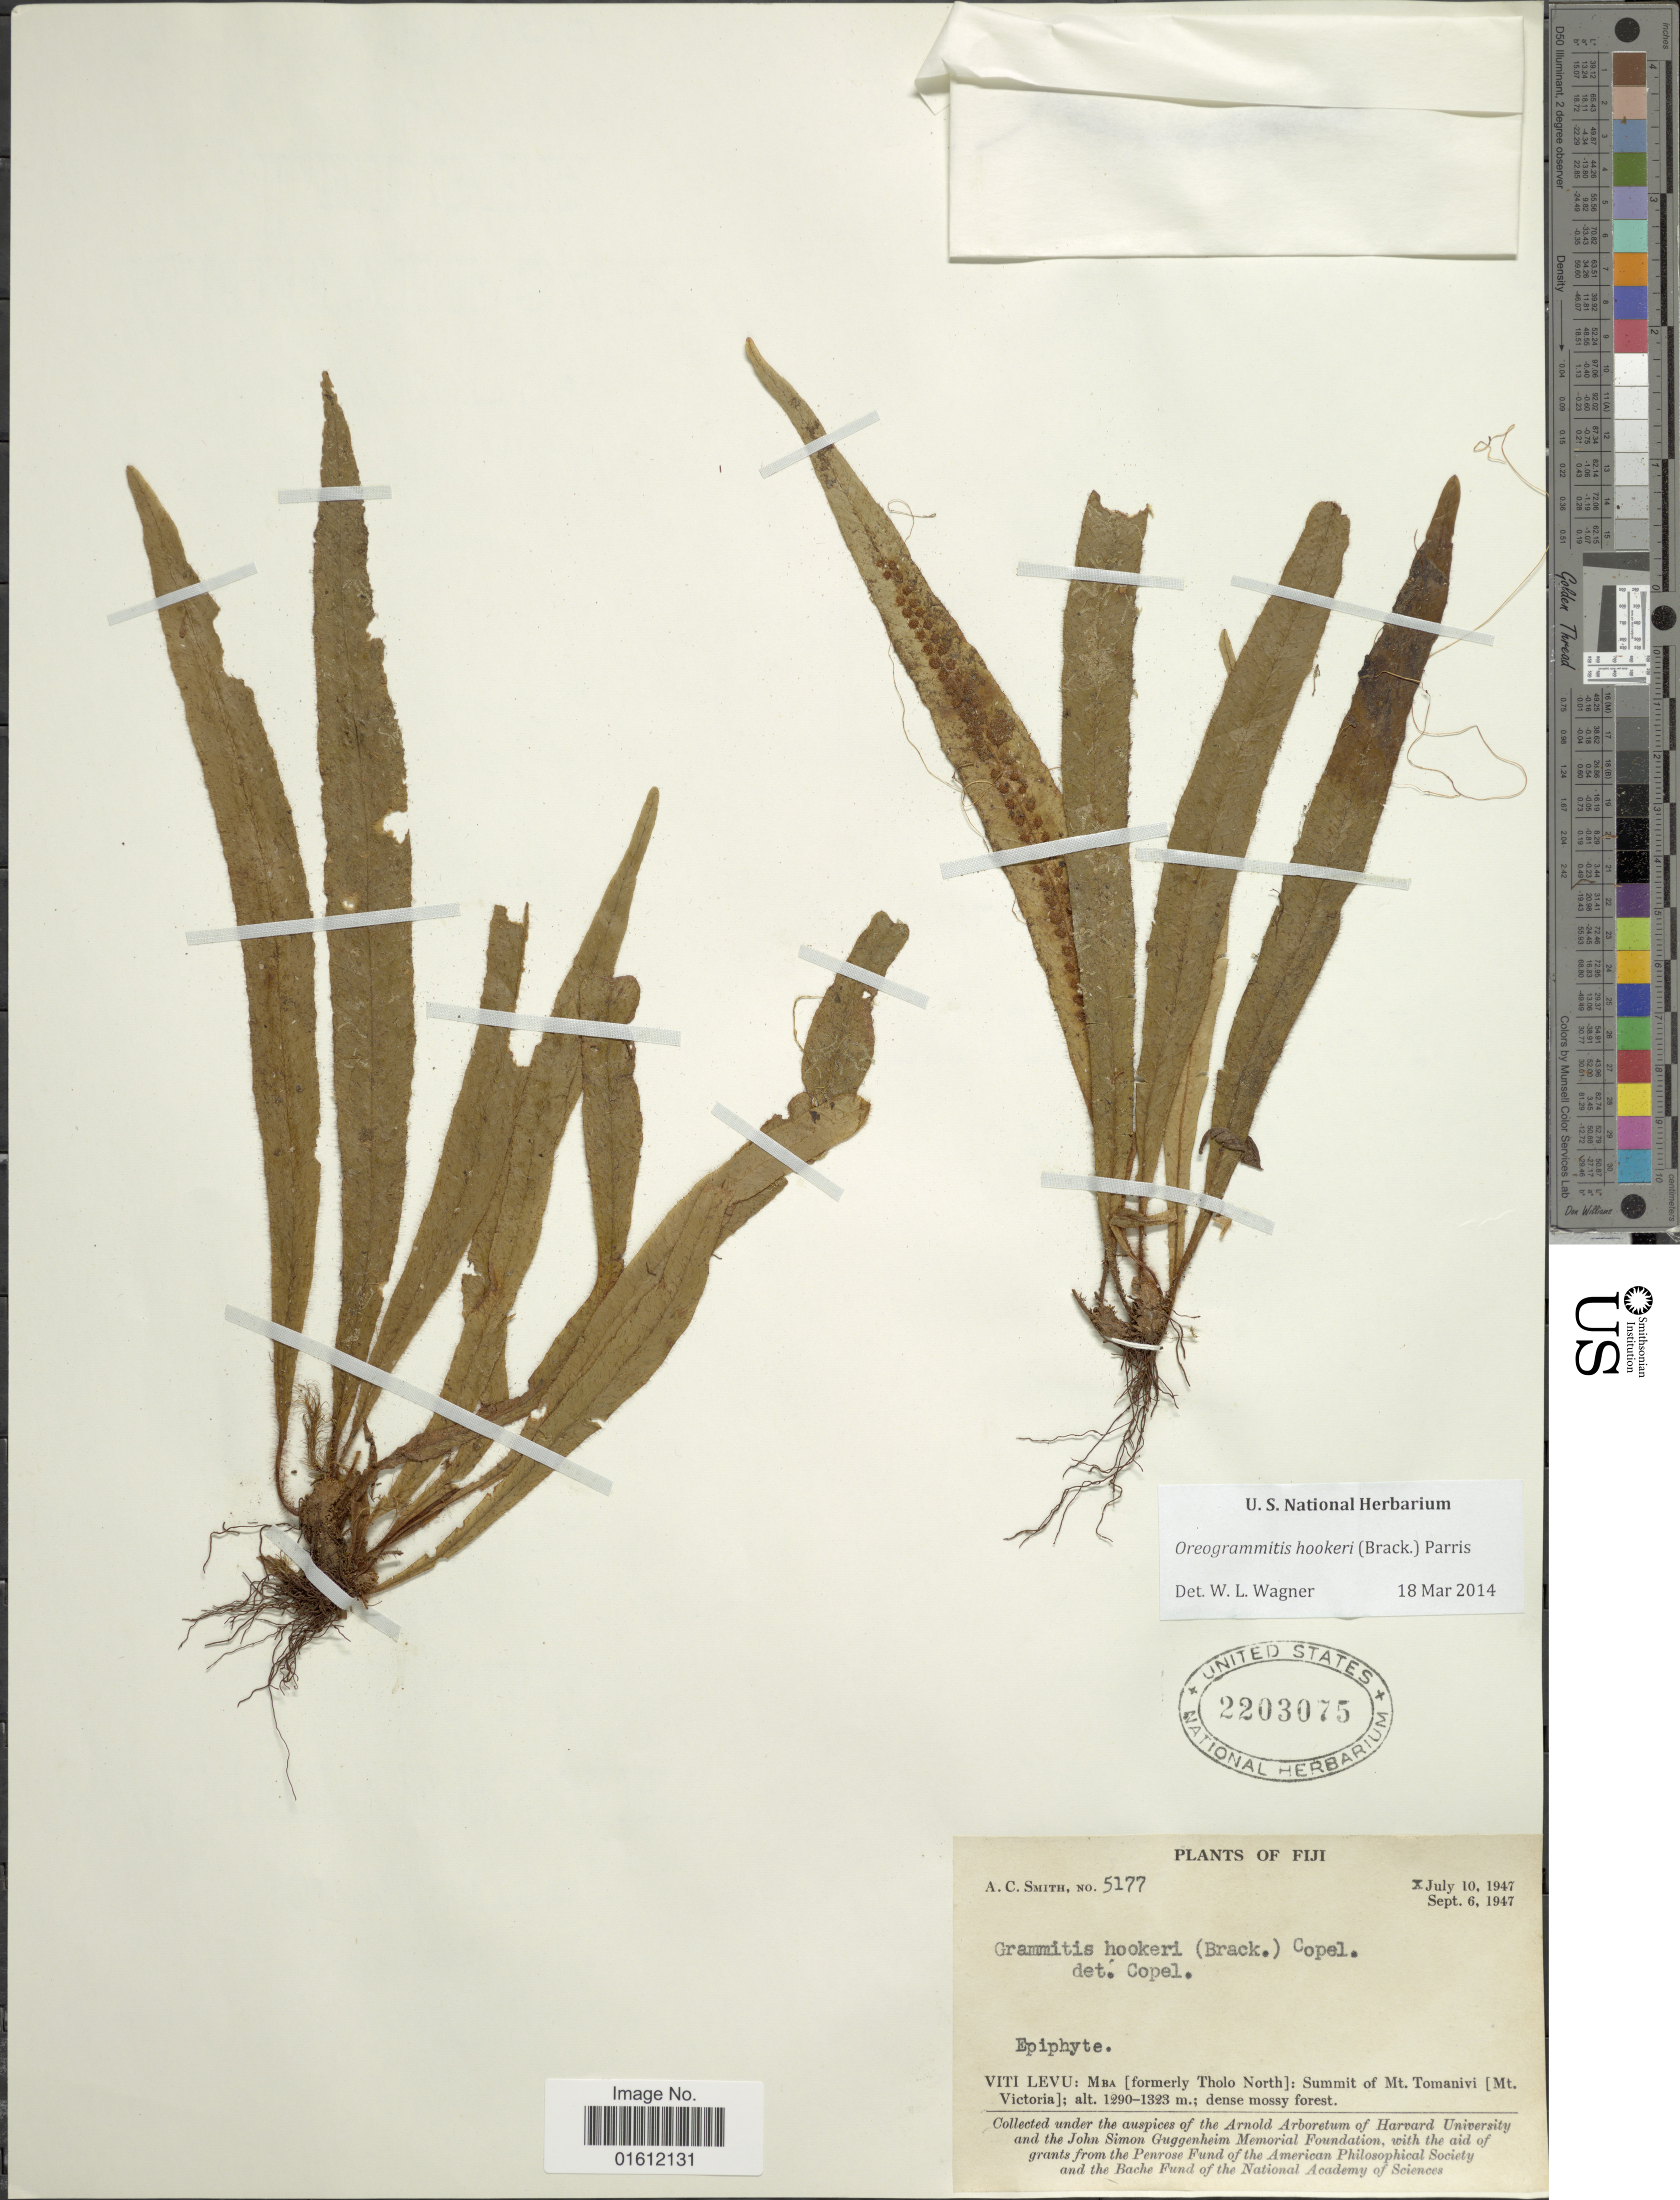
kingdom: Plantae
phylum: Tracheophyta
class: Polypodiopsida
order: Polypodiales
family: Polypodiaceae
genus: Oreogrammitis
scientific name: Oreogrammitis hookeri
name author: (Brack.) Parris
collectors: A. C. Smith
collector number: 5177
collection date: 1947-07-10/1947-09-06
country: Fiji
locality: Viti Levu: Mba [formerly Tholo North]: Summit of mt Tomanivi [Mt Victoria]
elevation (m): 1290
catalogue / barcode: US 2203075